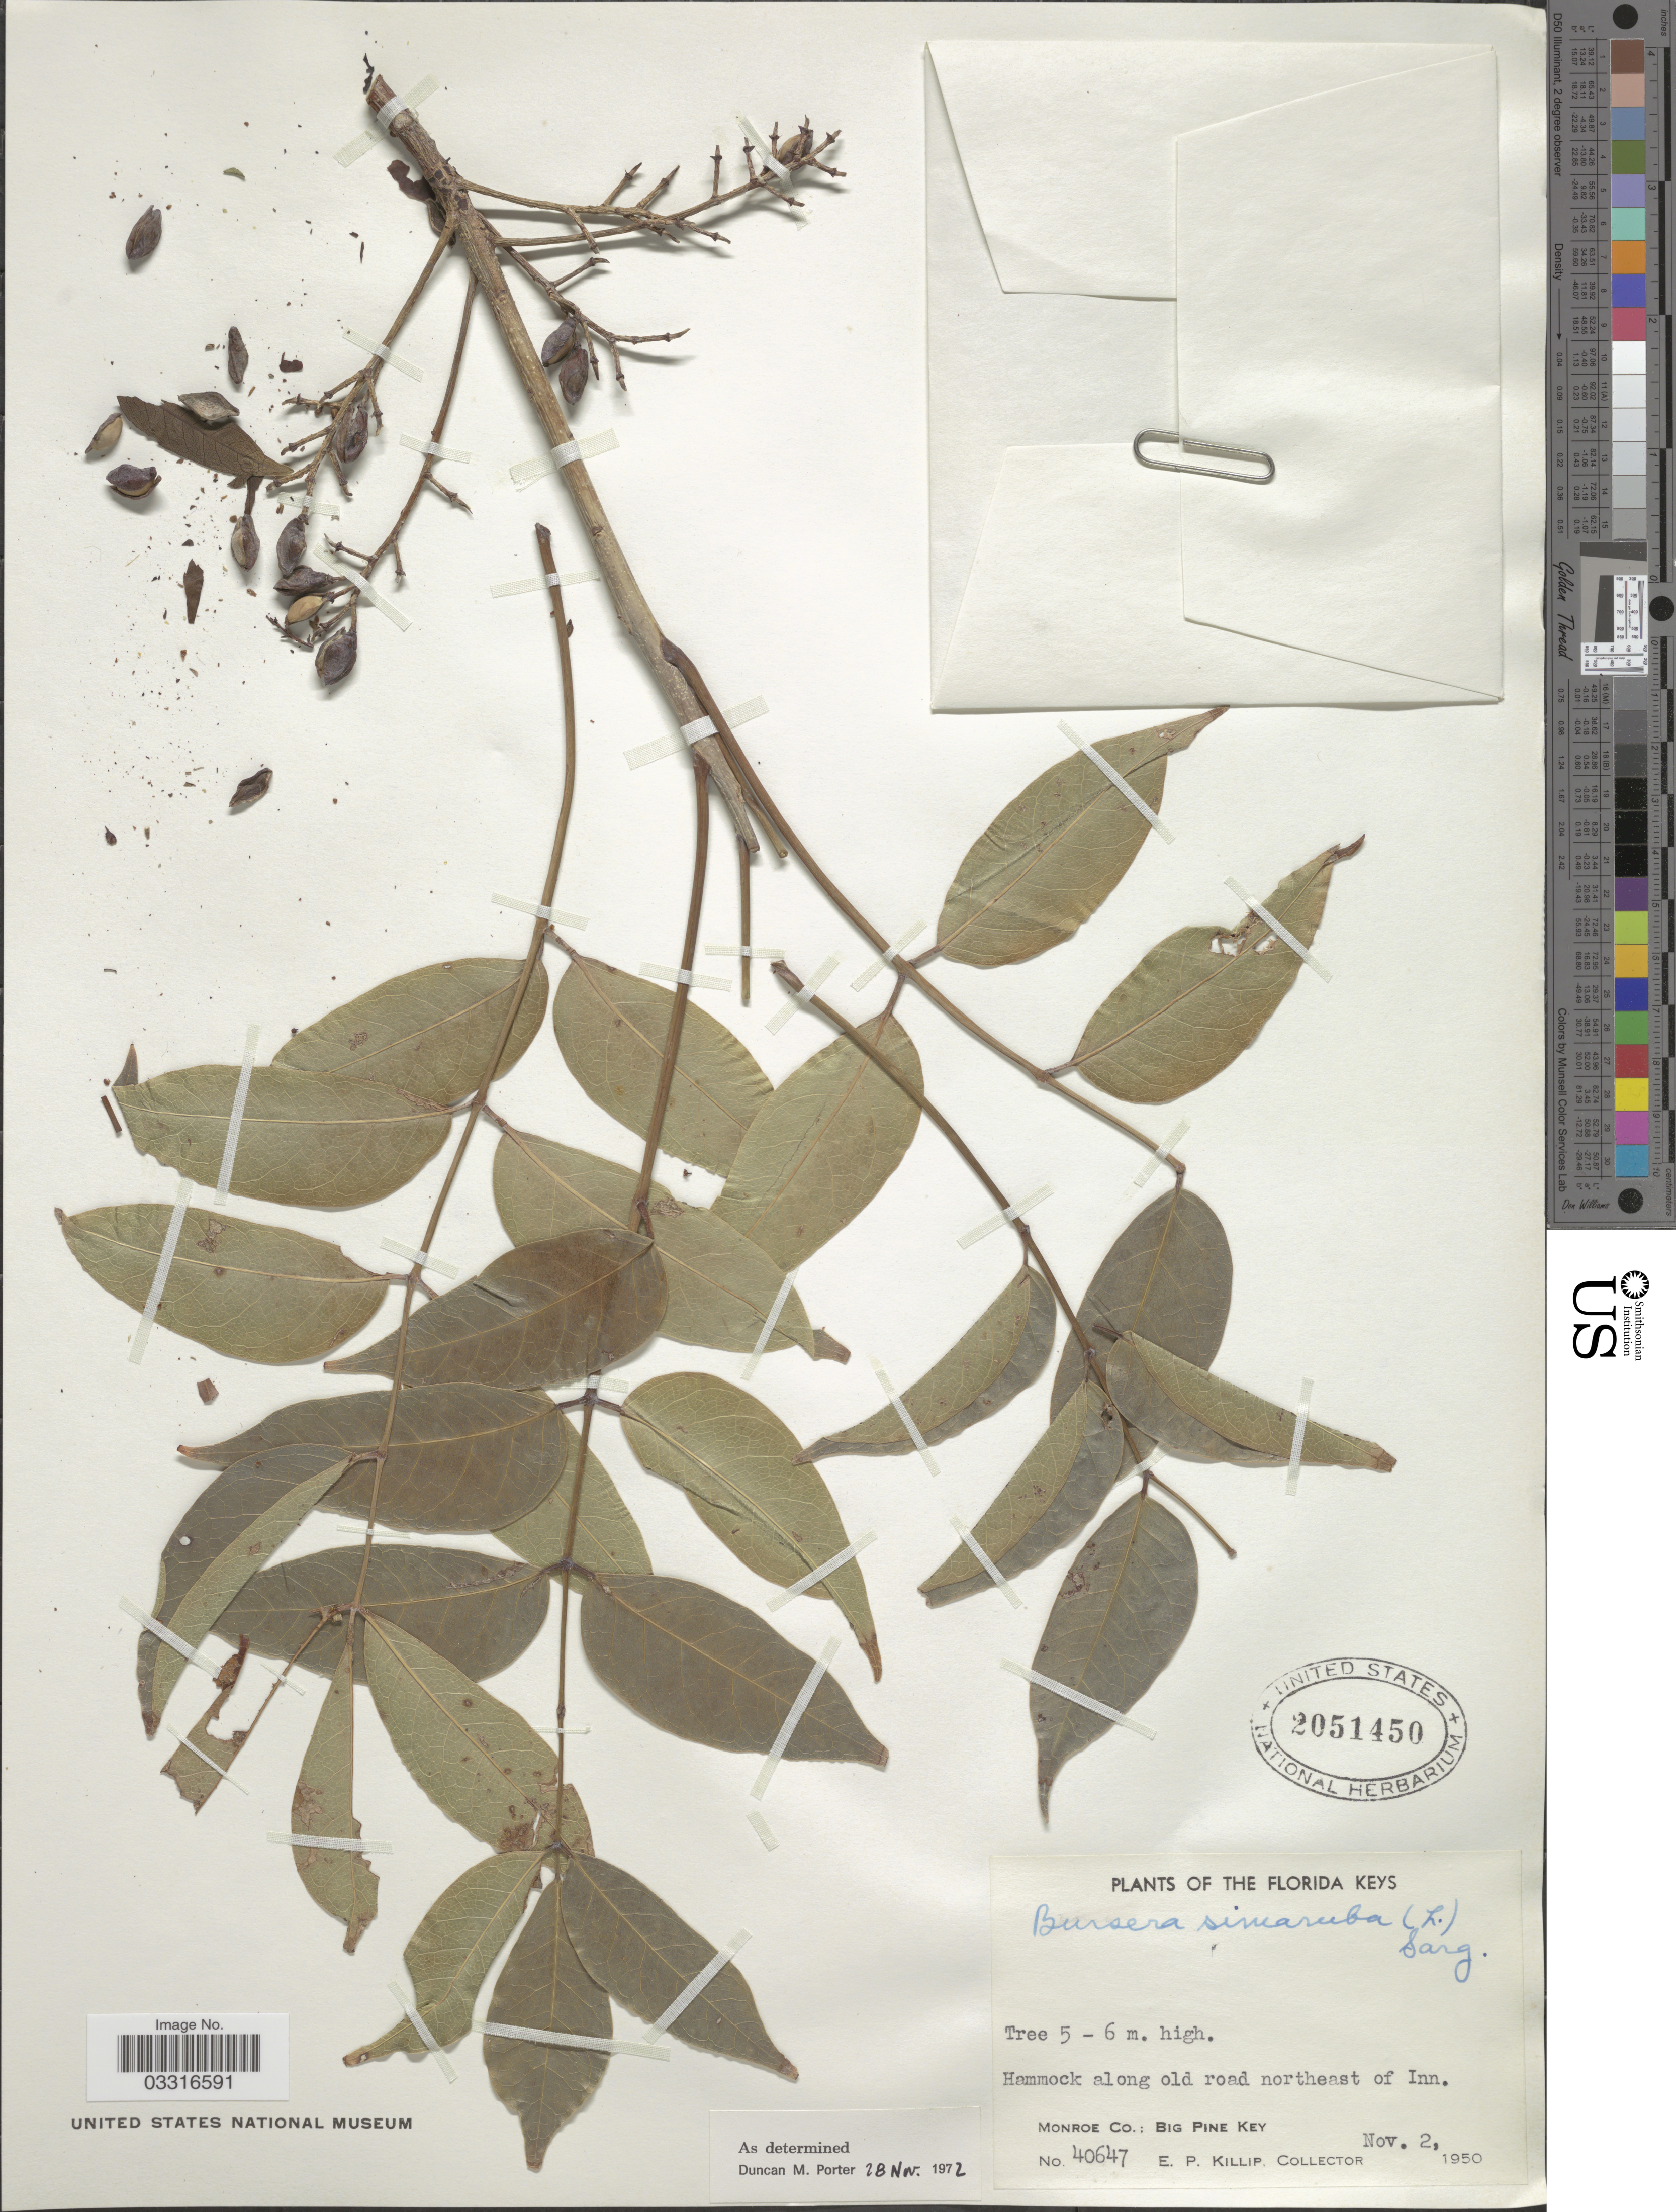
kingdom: Plantae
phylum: Tracheophyta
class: Magnoliopsida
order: Sapindales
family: Burseraceae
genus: Bursera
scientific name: Bursera simaruba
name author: (L.) Sarg.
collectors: E. P. Killip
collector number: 40647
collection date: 1950-11-02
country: United States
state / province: Florida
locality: The Florida Keys, Hammock along old road northeast of Inn., Monroe Co.: Big Pine Key.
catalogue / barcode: US 2051450